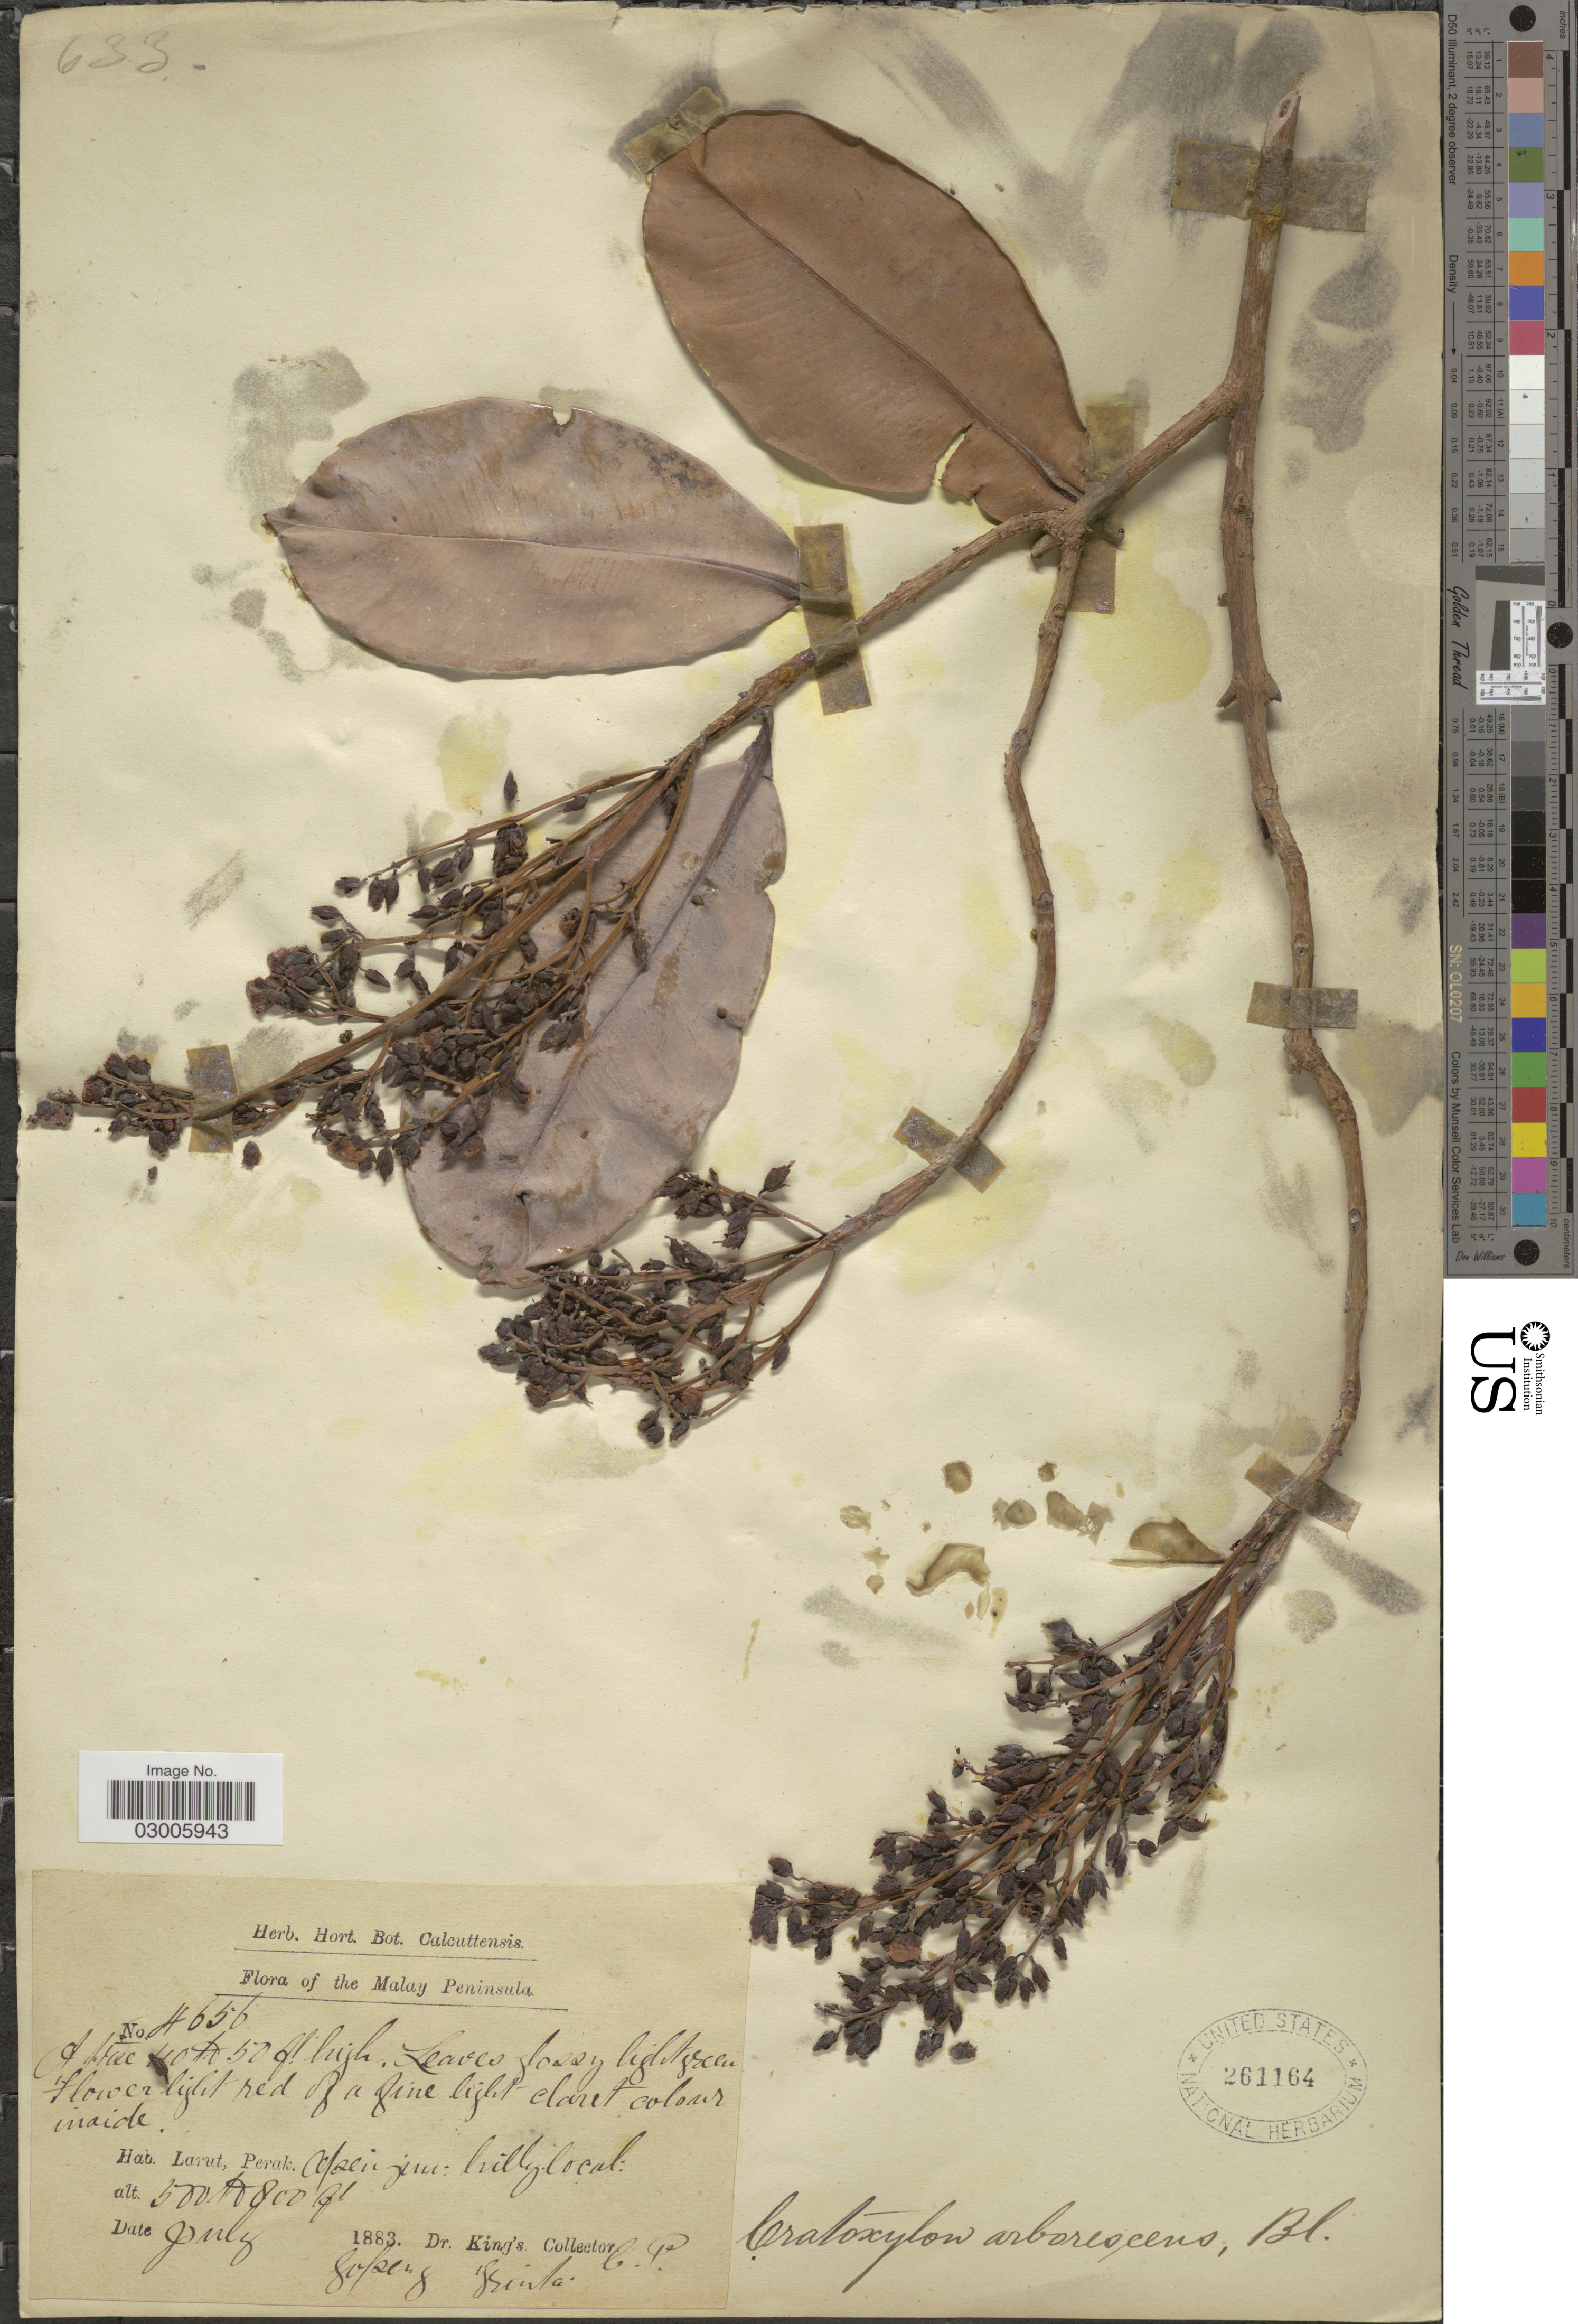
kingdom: Plantae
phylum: Tracheophyta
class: Magnoliopsida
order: Malpighiales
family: Hypericaceae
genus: Cratoxylum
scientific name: Cratoxylum arborescens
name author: (Vahl) Blume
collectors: Dr. King's collector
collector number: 4656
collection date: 1883-07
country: Malaysia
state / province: Perak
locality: Larut, Perak. [illegible text] jun: hilly local.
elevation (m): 152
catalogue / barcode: US 261164